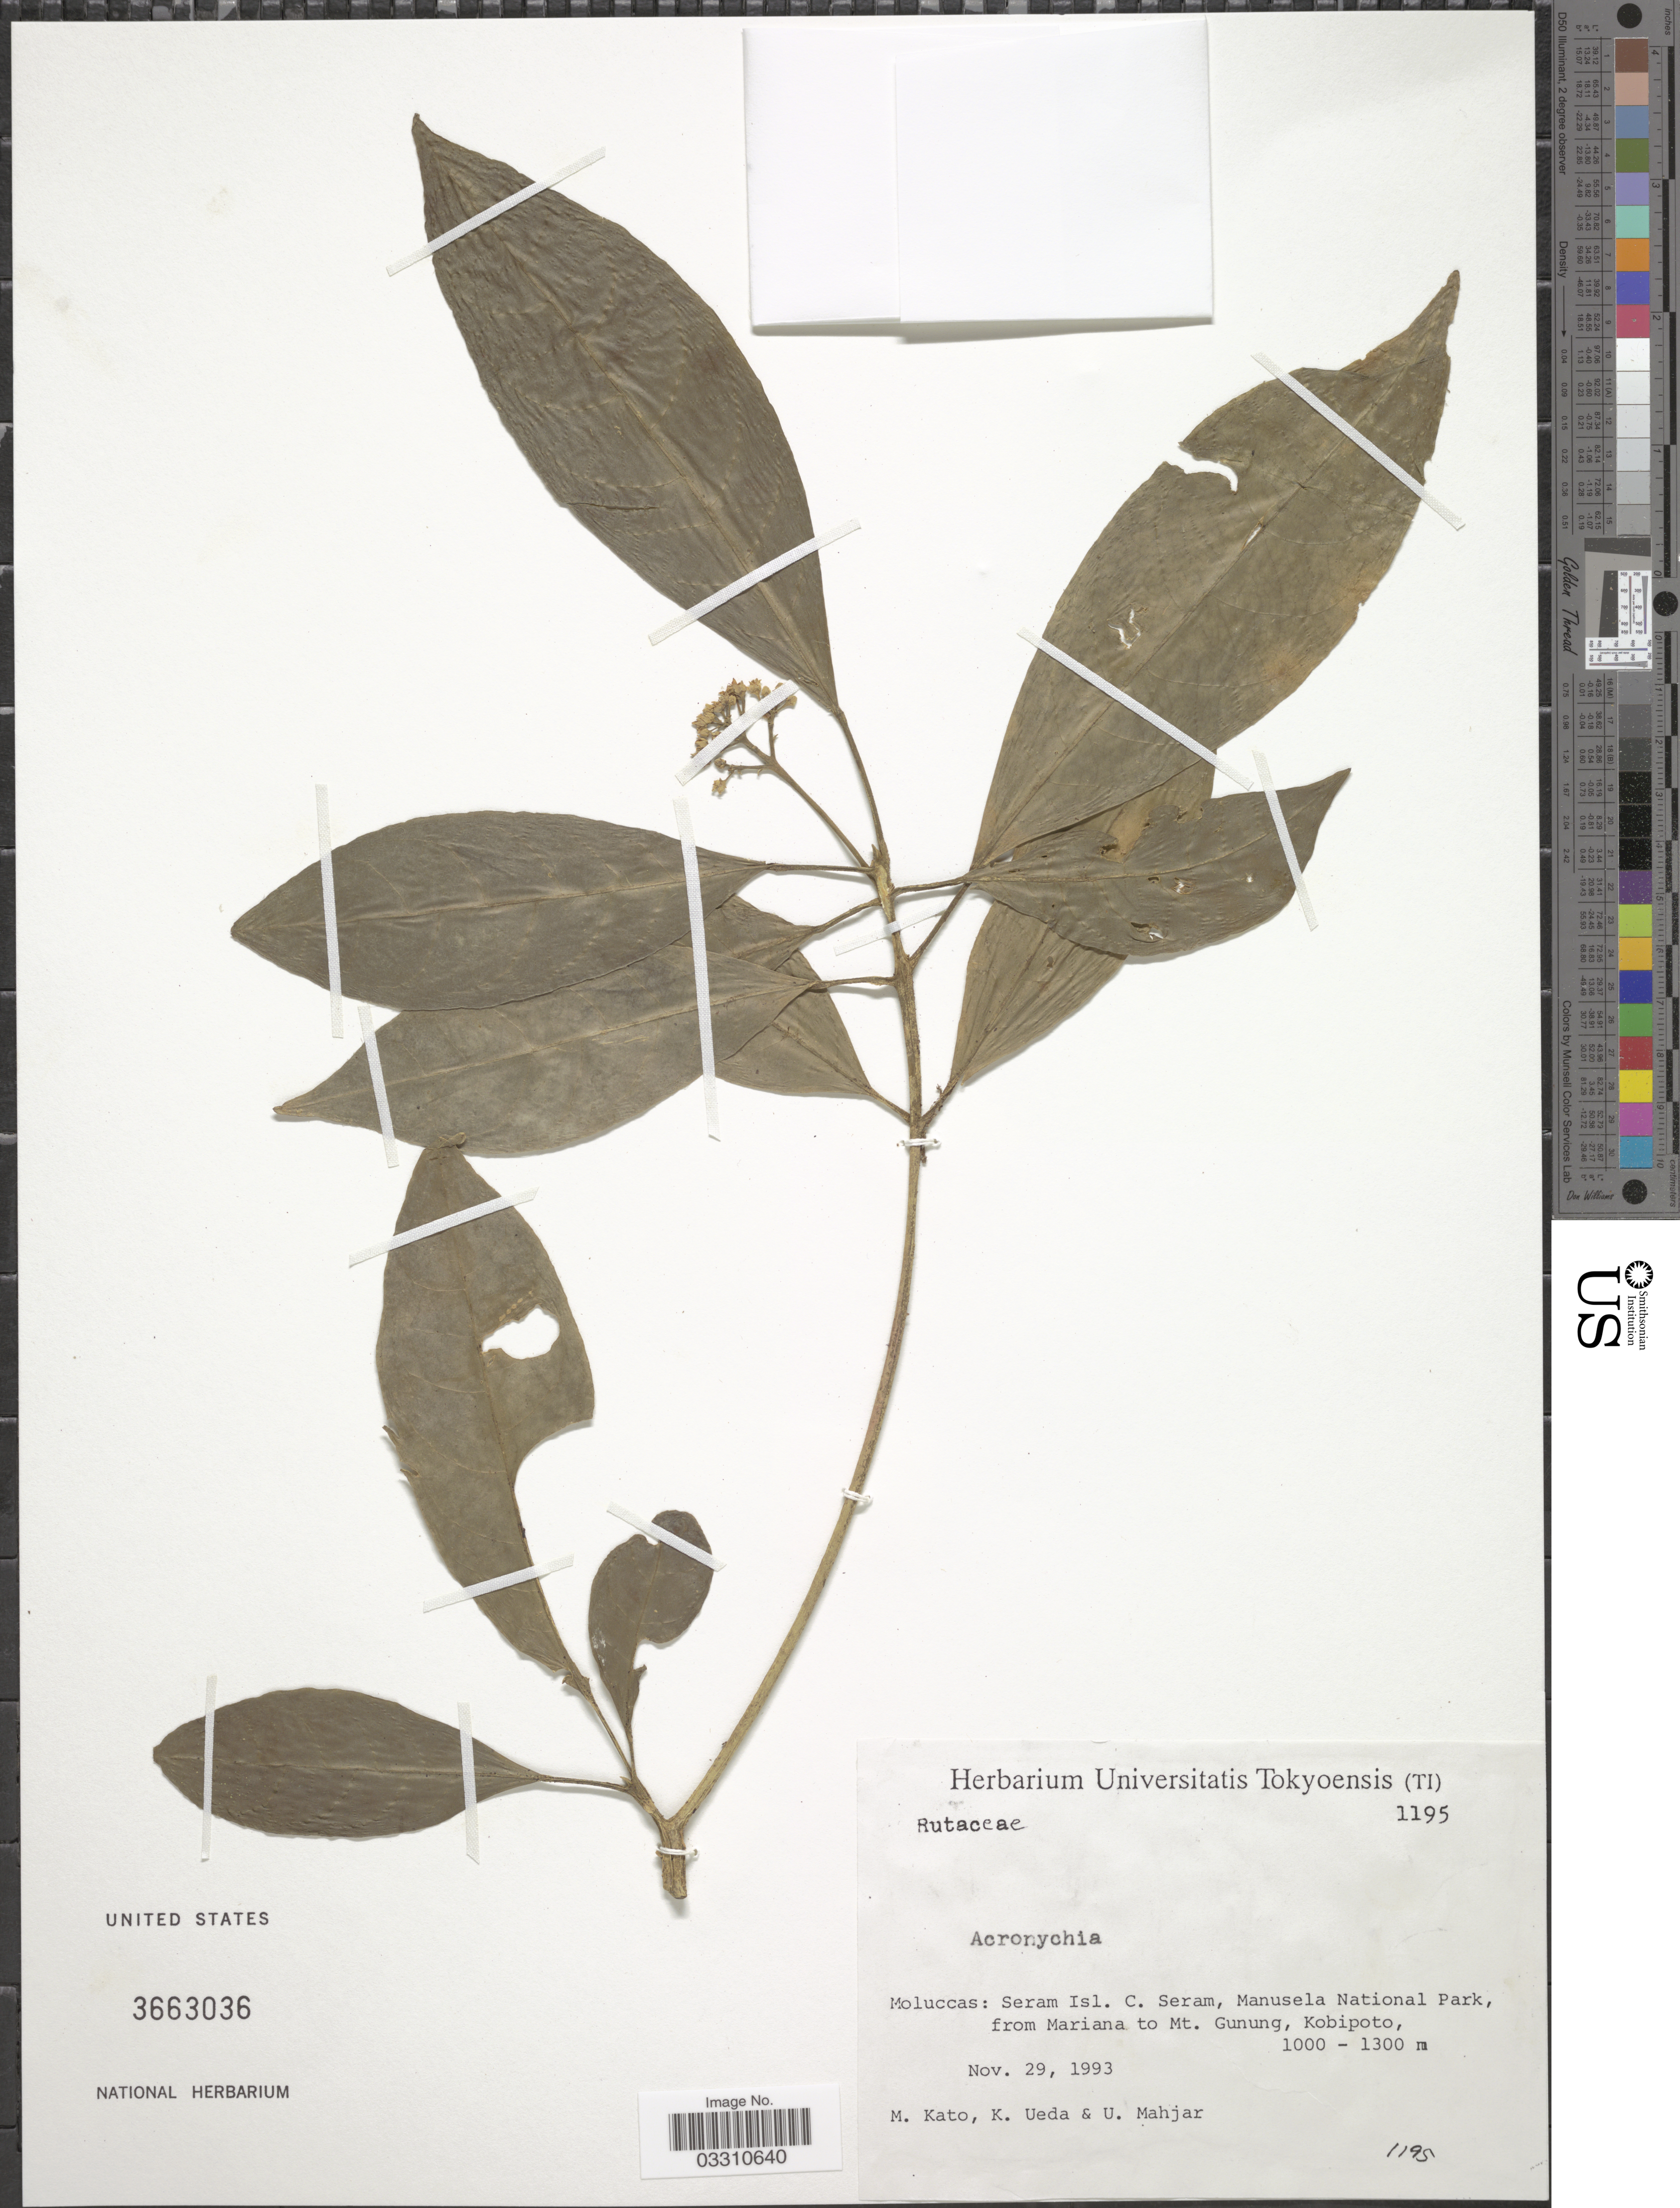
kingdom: Plantae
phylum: Tracheophyta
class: Magnoliopsida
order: Sapindales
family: Rutaceae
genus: Acronychia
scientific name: Acronychia sp.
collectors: M. Kato, K. Ueda & U.W. Mahjar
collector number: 1195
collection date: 1993-11-29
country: Indonesia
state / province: Maluku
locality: Moluccas: Seram Isl. C. Seram, Manusela National Park, from Mariana to Mt. Gunung, Kobipoto.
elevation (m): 1000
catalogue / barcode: US 3663036